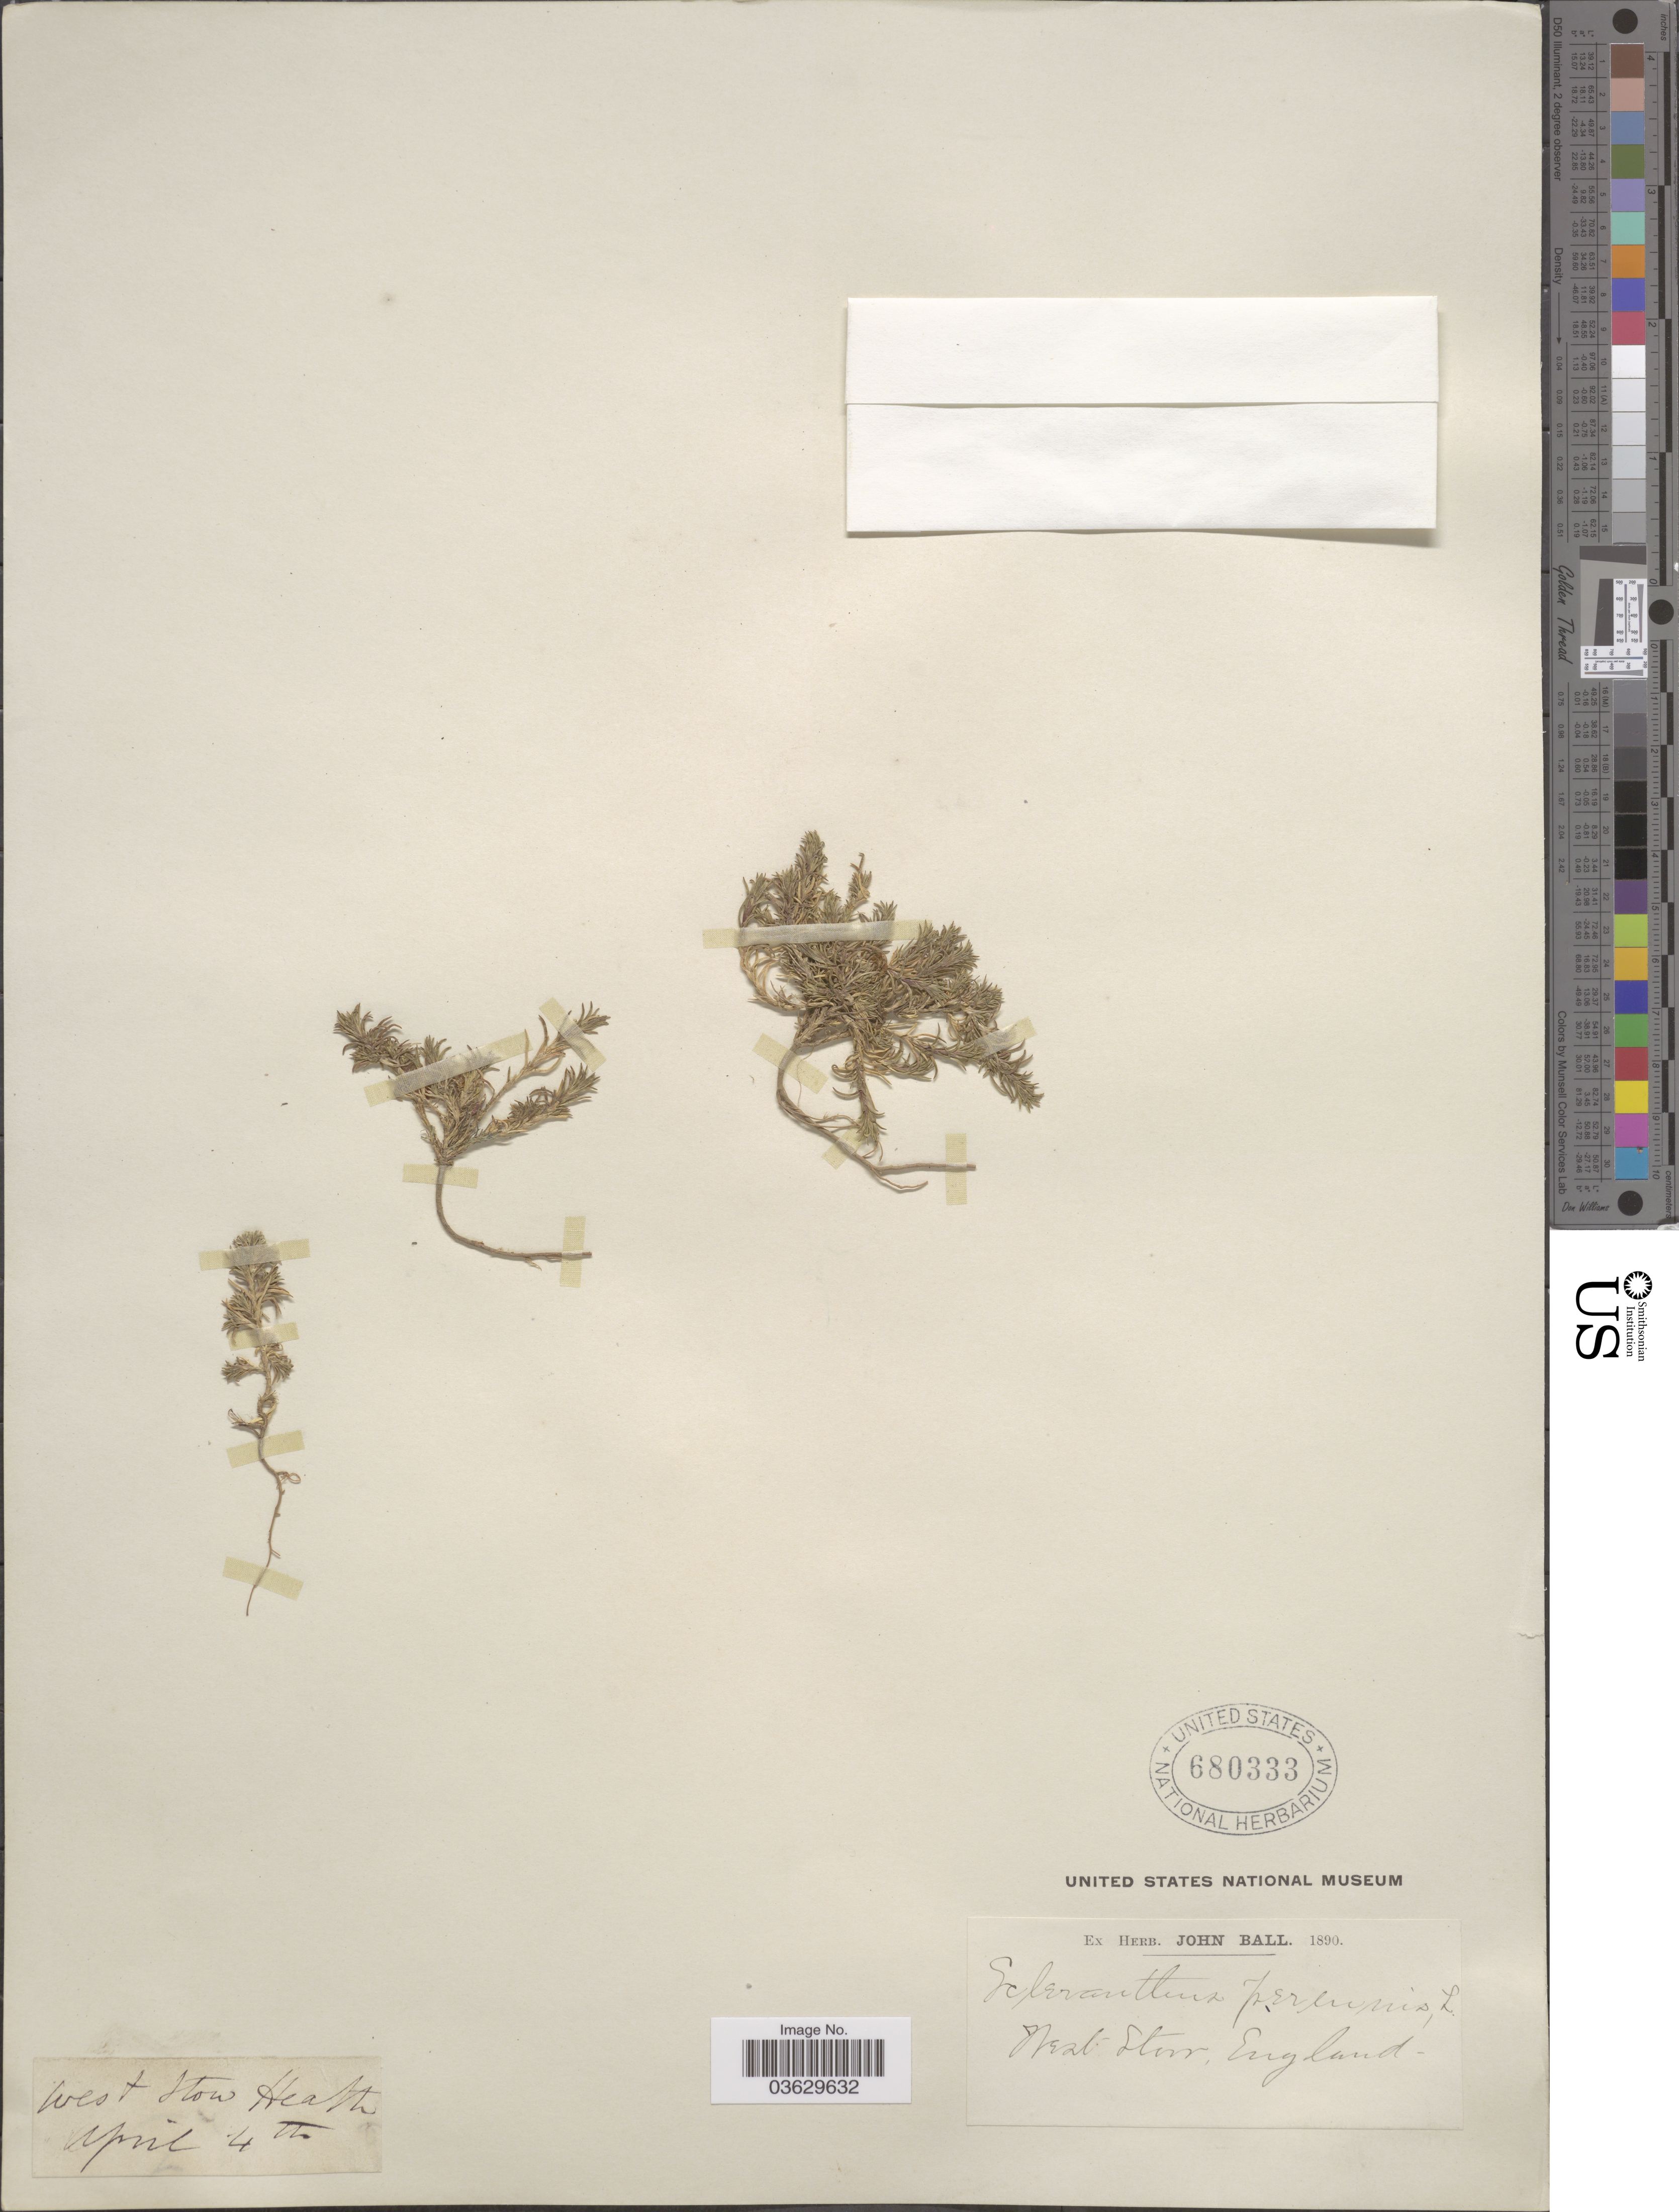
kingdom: Plantae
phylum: Tracheophyta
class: Magnoliopsida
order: Caryophyllales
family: Caryophyllaceae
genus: Scleranthus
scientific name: Scleranthus perennis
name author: L.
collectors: ex herb. John Ball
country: United Kingdom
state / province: England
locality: West Stow Heath near Suffolk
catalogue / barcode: US 680333